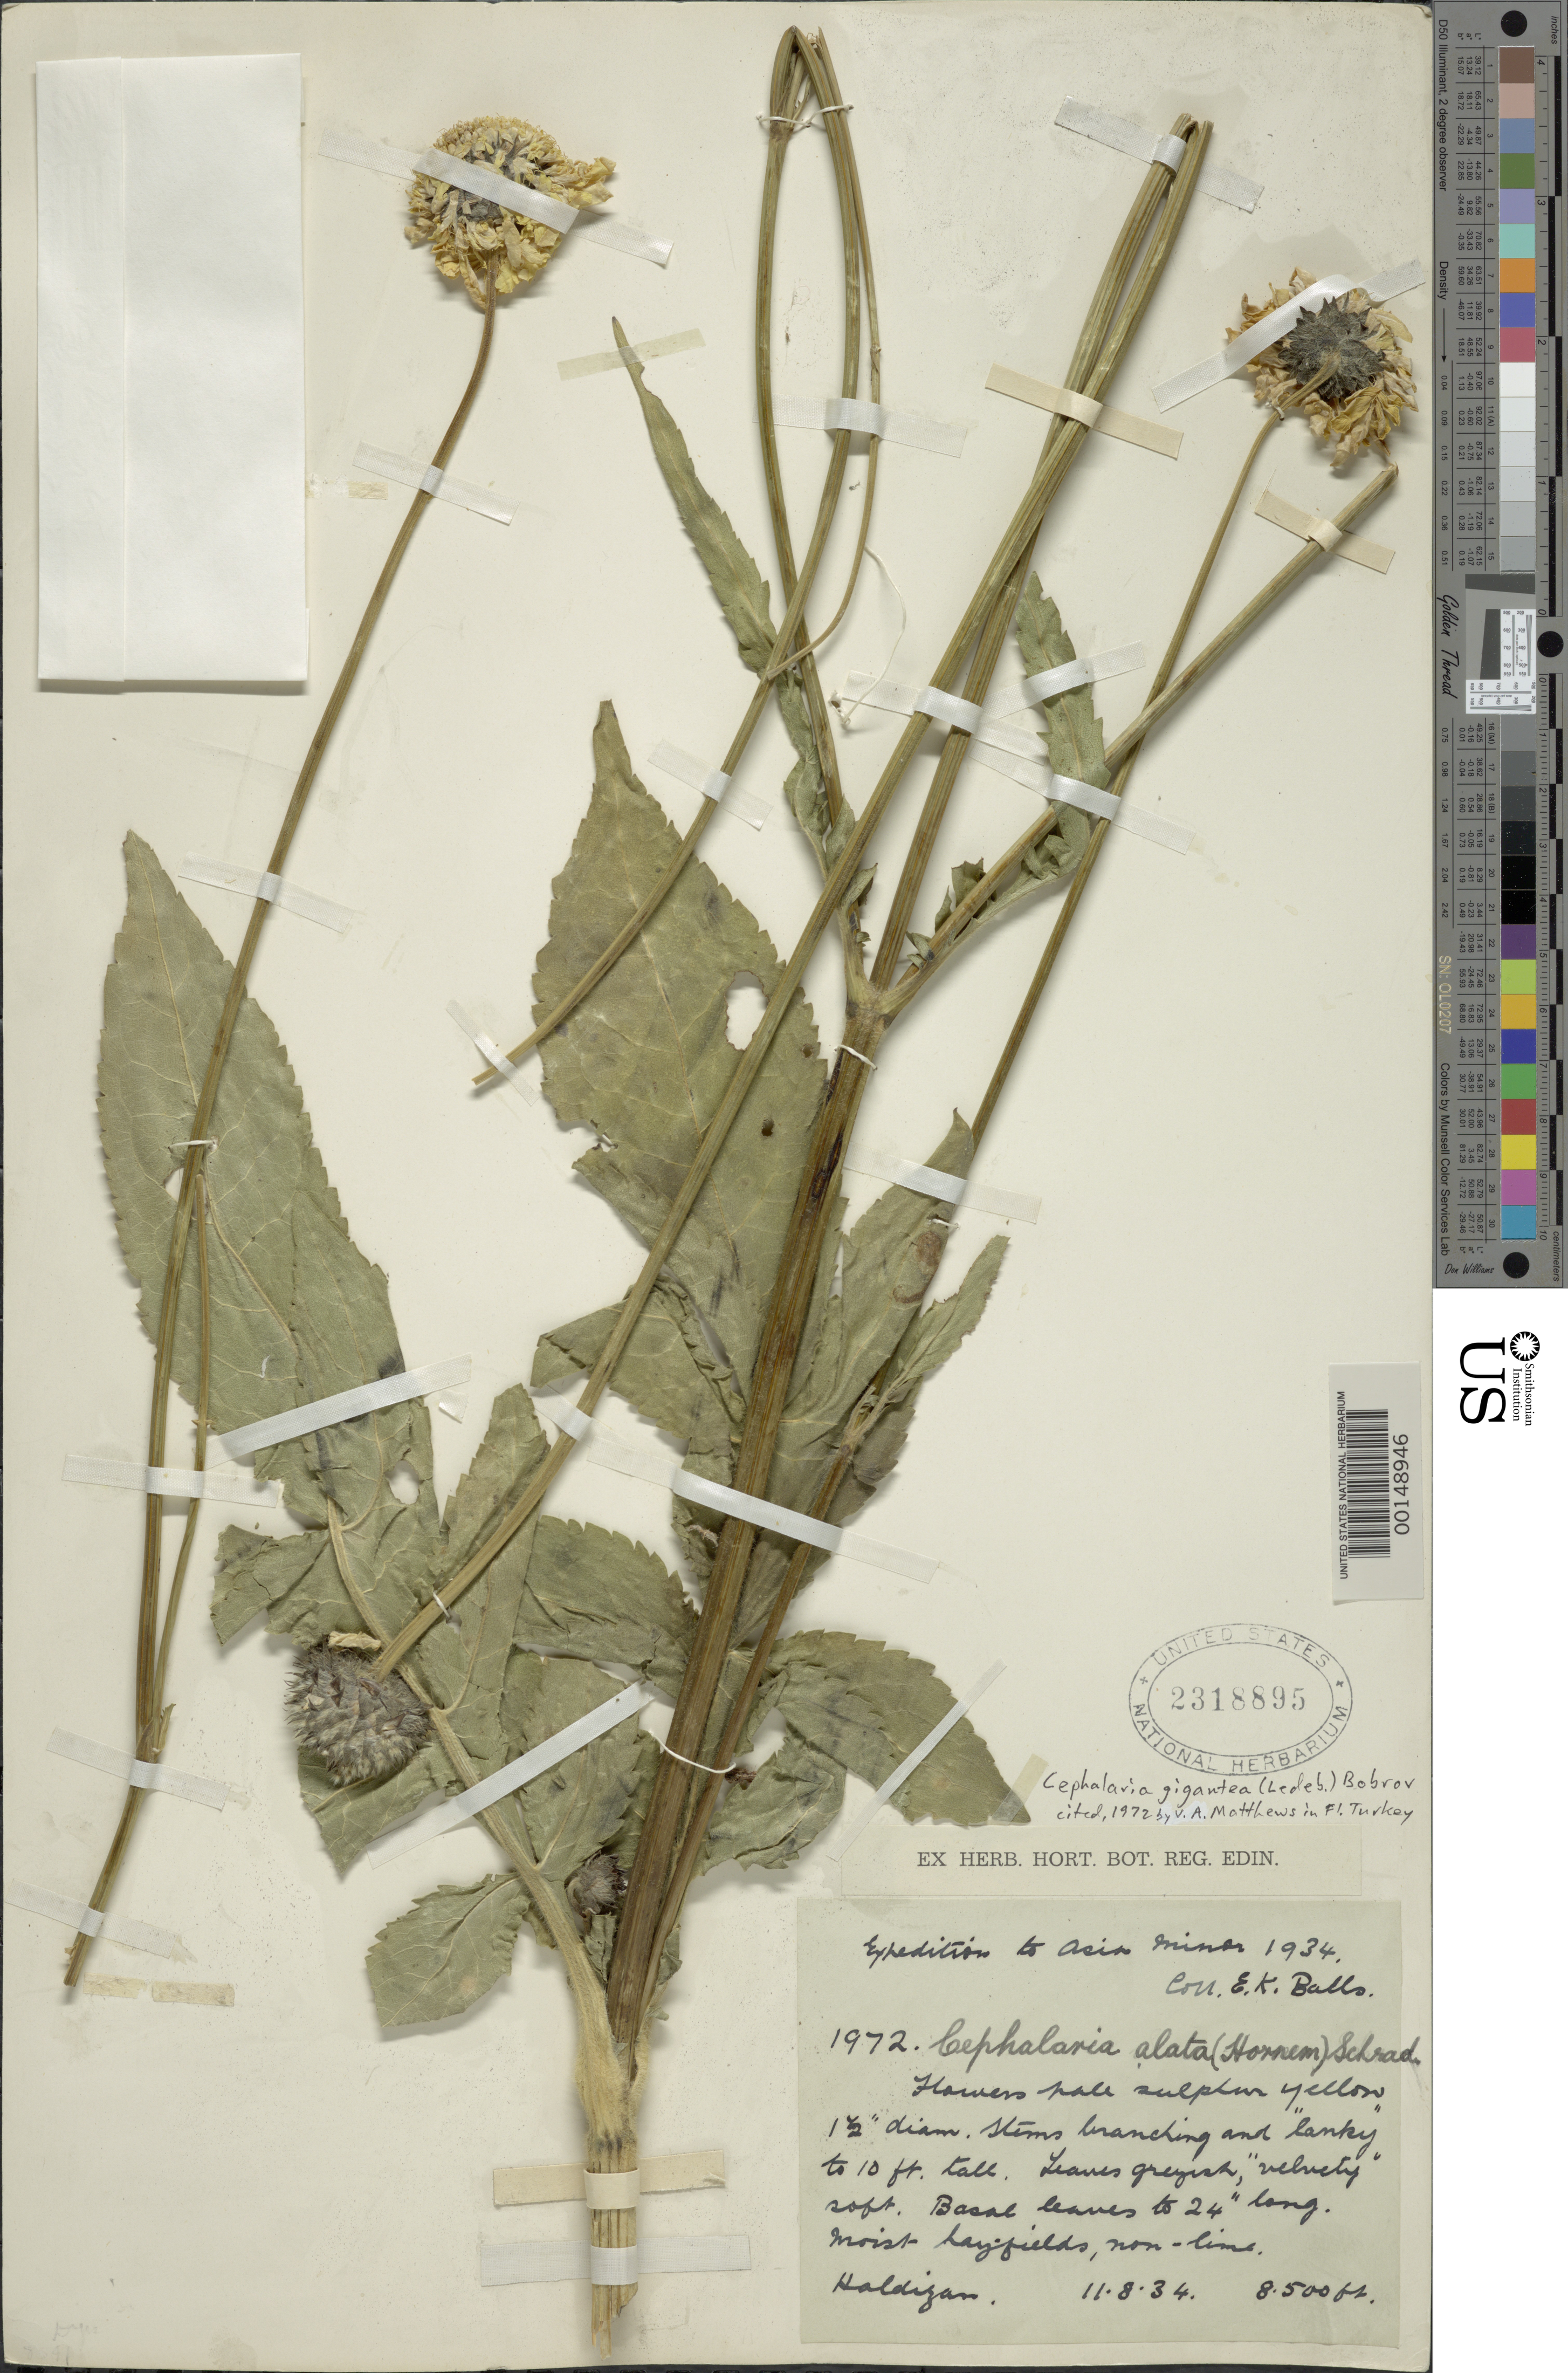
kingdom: Plantae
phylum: Tracheophyta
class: Magnoliopsida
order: Dipsacales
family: Caprifoliaceae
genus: Cephalaria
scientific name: Cephalaria gigantea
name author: (Ledb.) Brobov.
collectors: -. Holdizan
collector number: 1972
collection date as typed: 11 Aug 1934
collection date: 1934-08-11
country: Turkey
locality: Asia Minor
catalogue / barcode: US 2318895